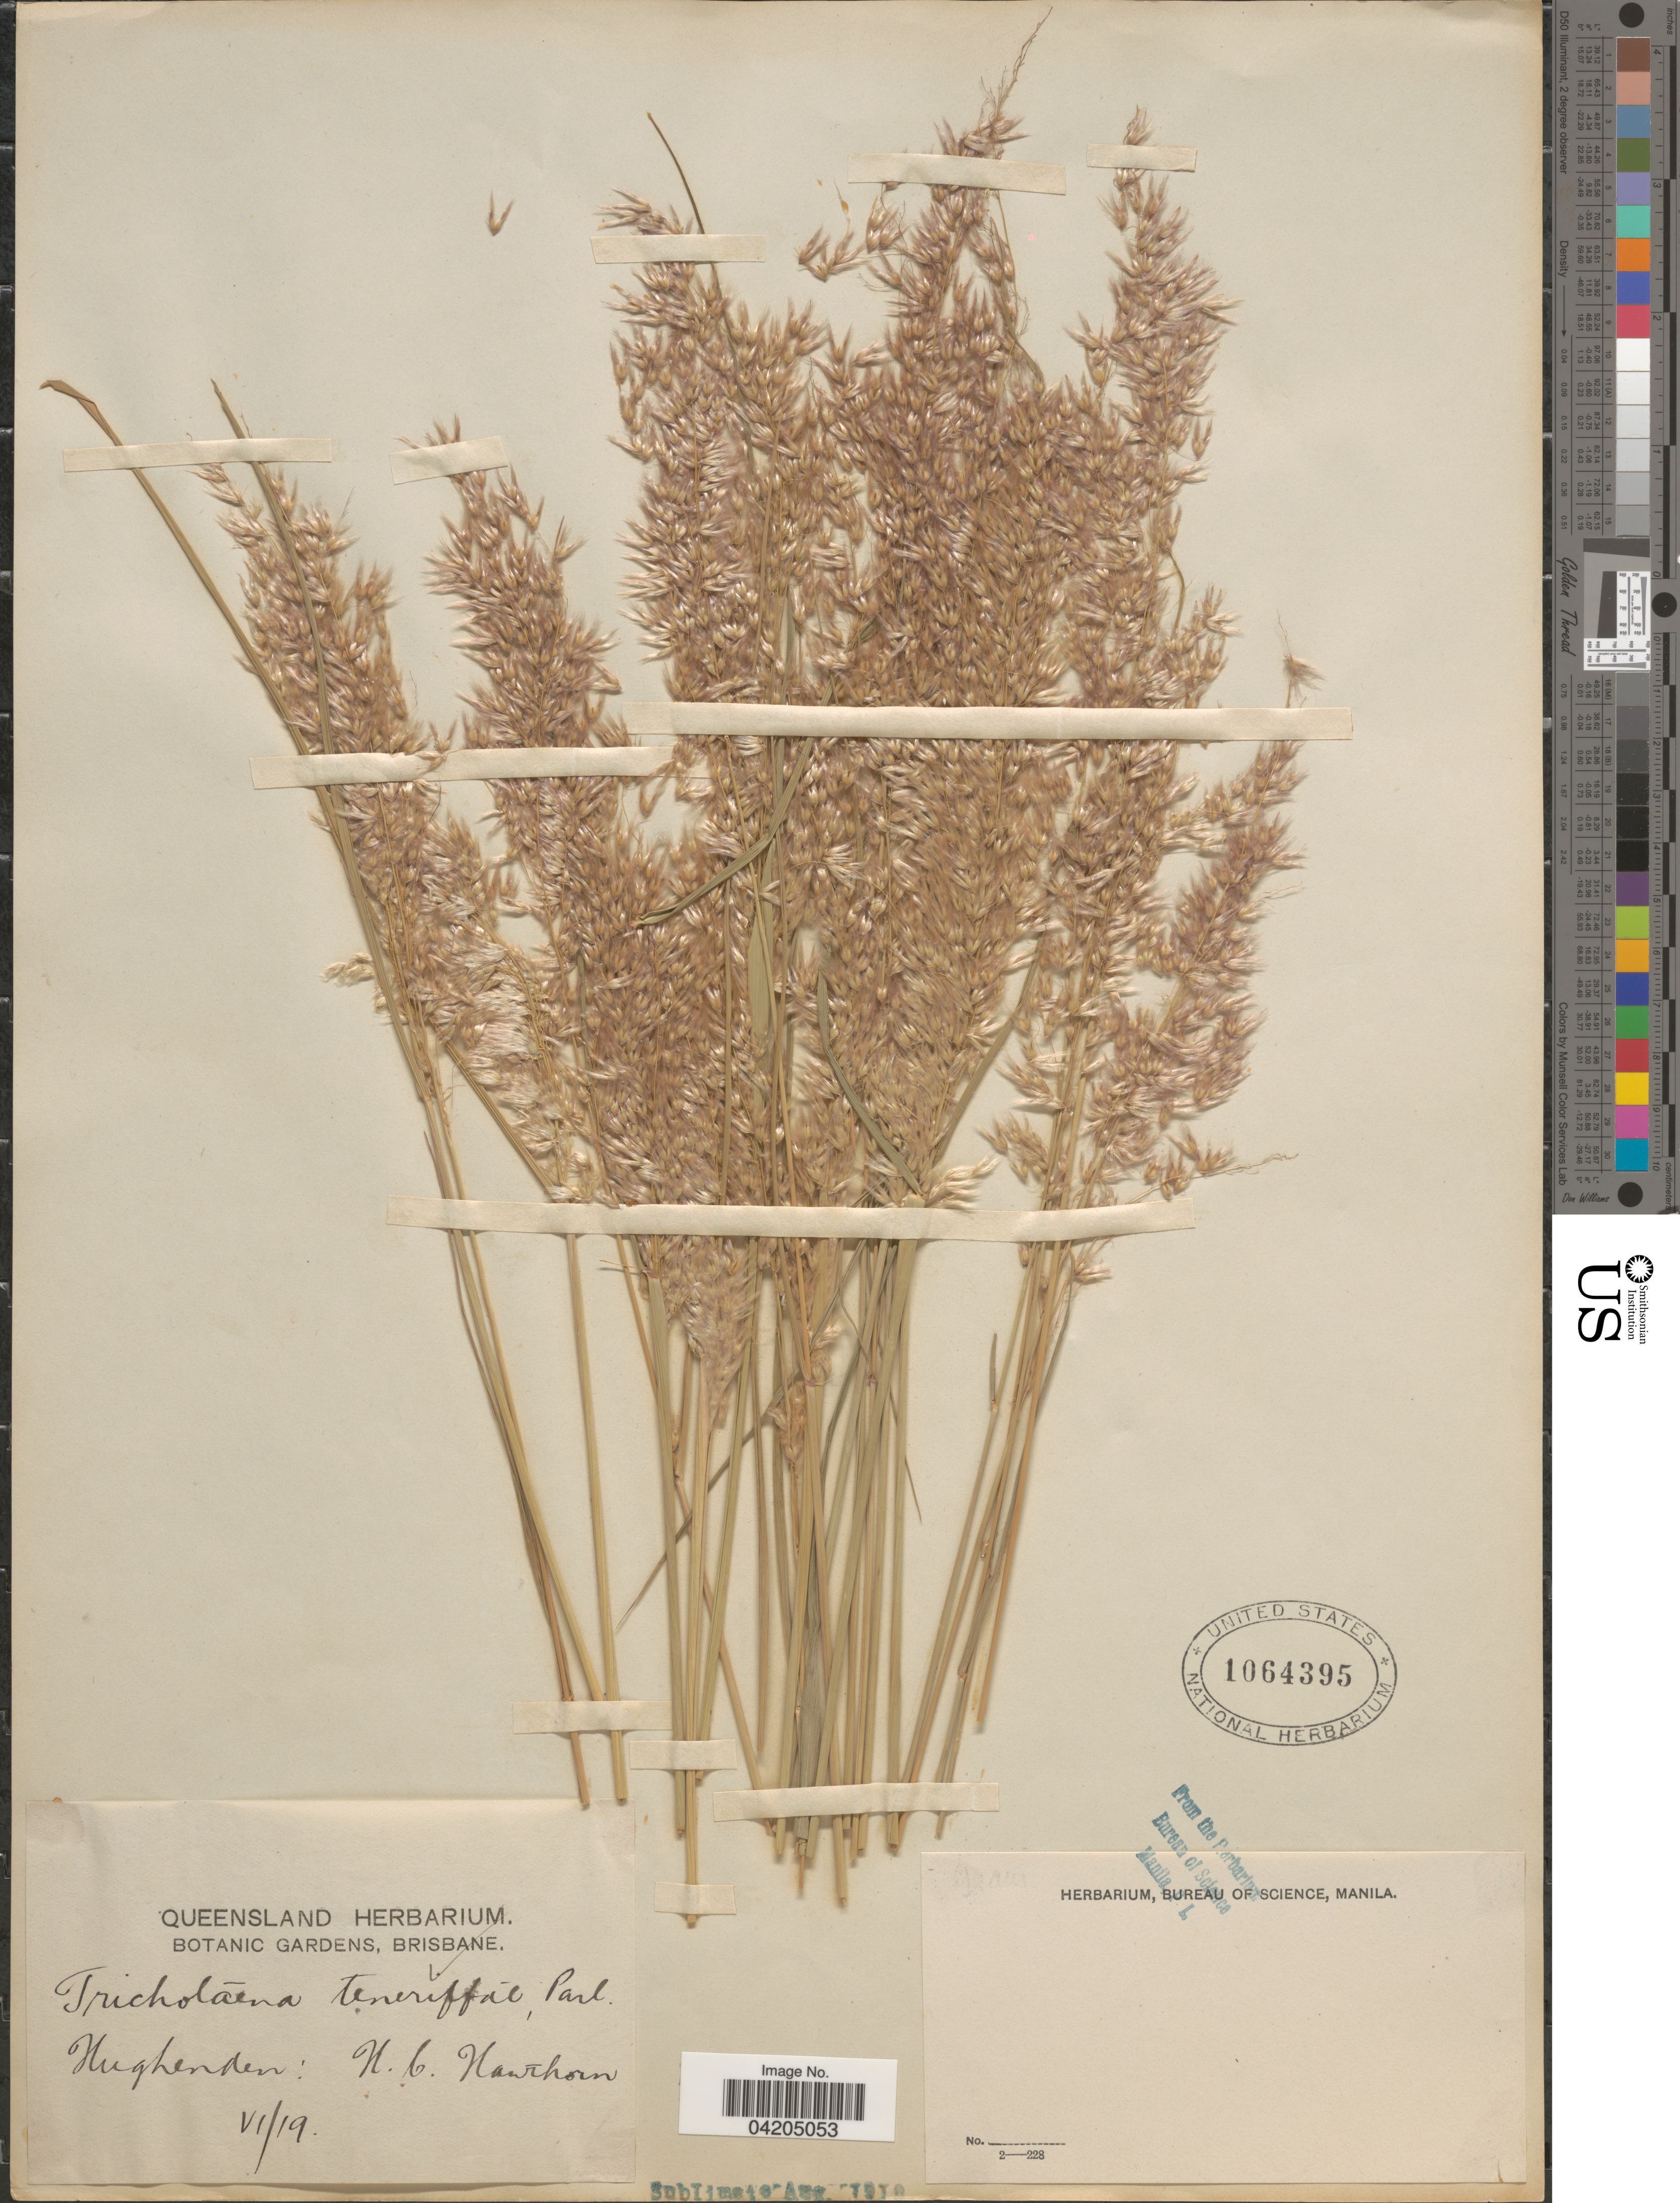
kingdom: Plantae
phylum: Tracheophyta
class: Liliopsida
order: Poales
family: Poaceae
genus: Tricholaena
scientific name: Tricholaena teneriffae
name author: (L.) Link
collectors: H. Hawthorn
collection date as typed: Transcribed d/m/y: /6/19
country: Australia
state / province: Queensland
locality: Hughenden.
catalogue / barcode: US 1064395